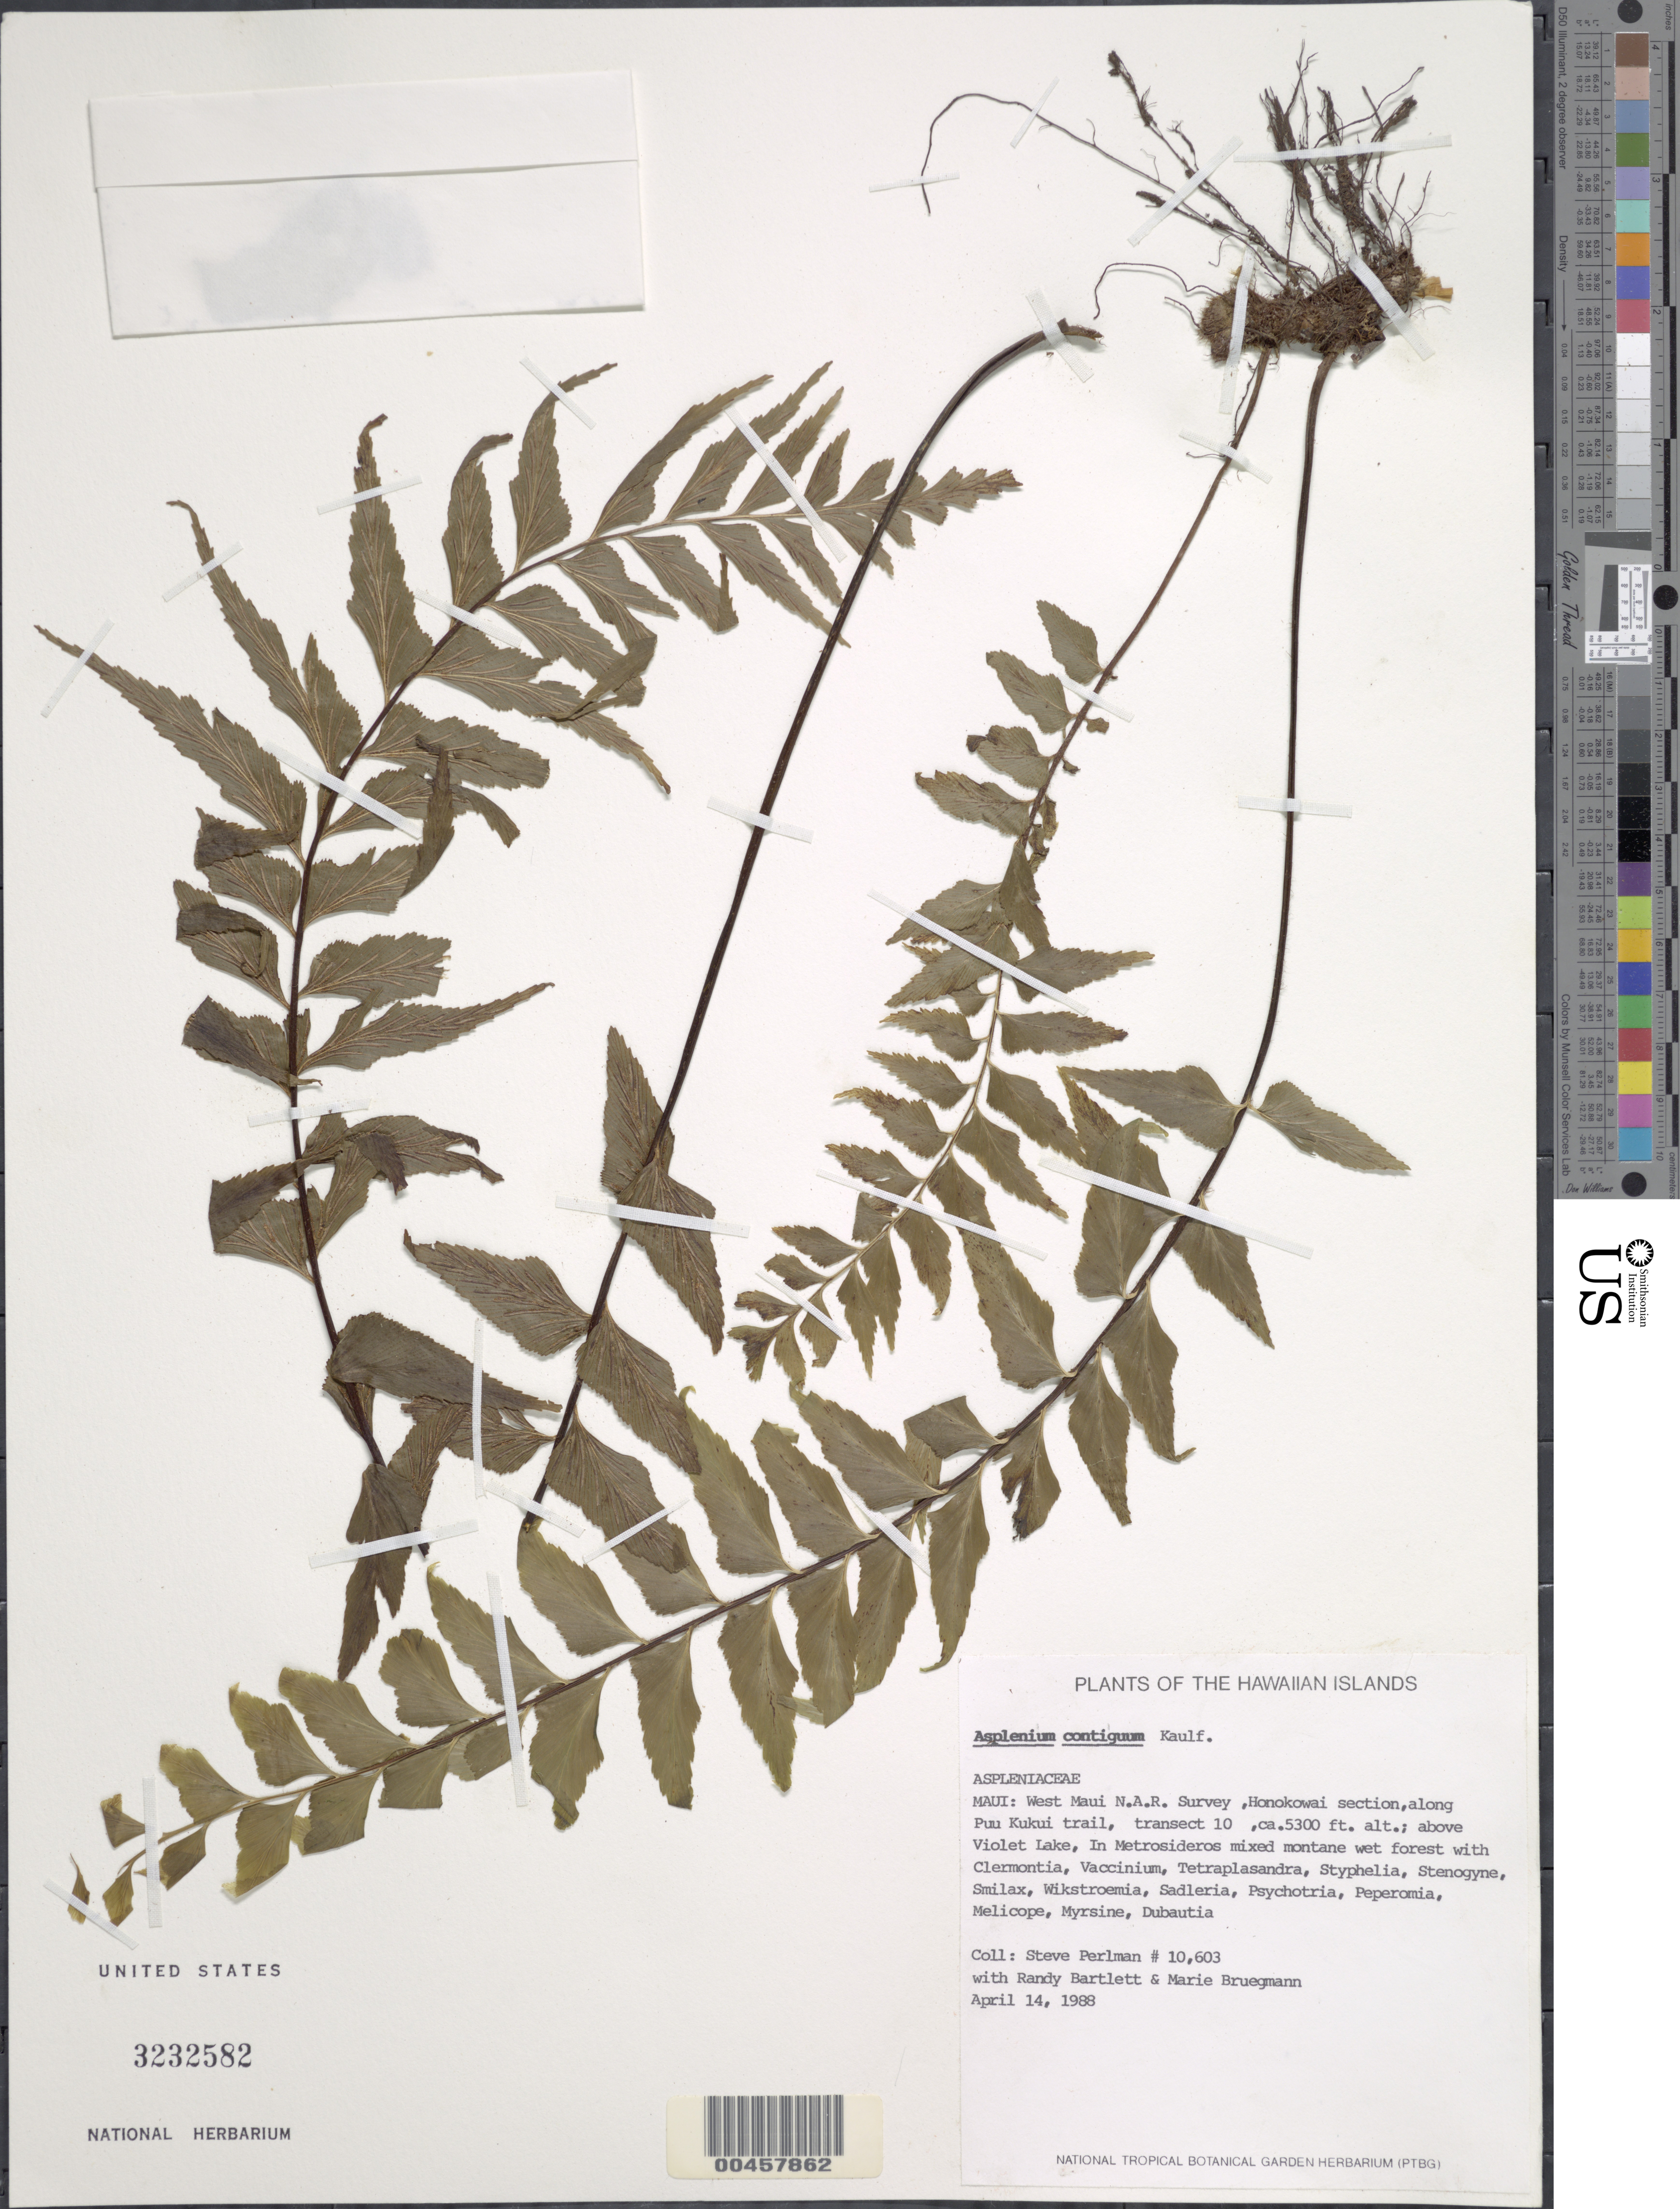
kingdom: Plantae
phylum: Tracheophyta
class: Polypodiopsida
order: Polypodiales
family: Aspleniaceae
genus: Asplenium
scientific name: Asplenium contiguum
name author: Kaulf.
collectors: S. P. Perlman, R. Bartlett & M. Bruegmann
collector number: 10603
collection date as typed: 14 Apr 1988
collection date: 1988-04-14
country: United States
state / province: Hawaii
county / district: Maui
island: Maui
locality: Maui: West Maui N.A.R. Survey, Honokowai section, along Puu Kukui trail, transect 10, ca. 5300 ft. alt., above Violet Lake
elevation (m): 1615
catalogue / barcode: US 3232582